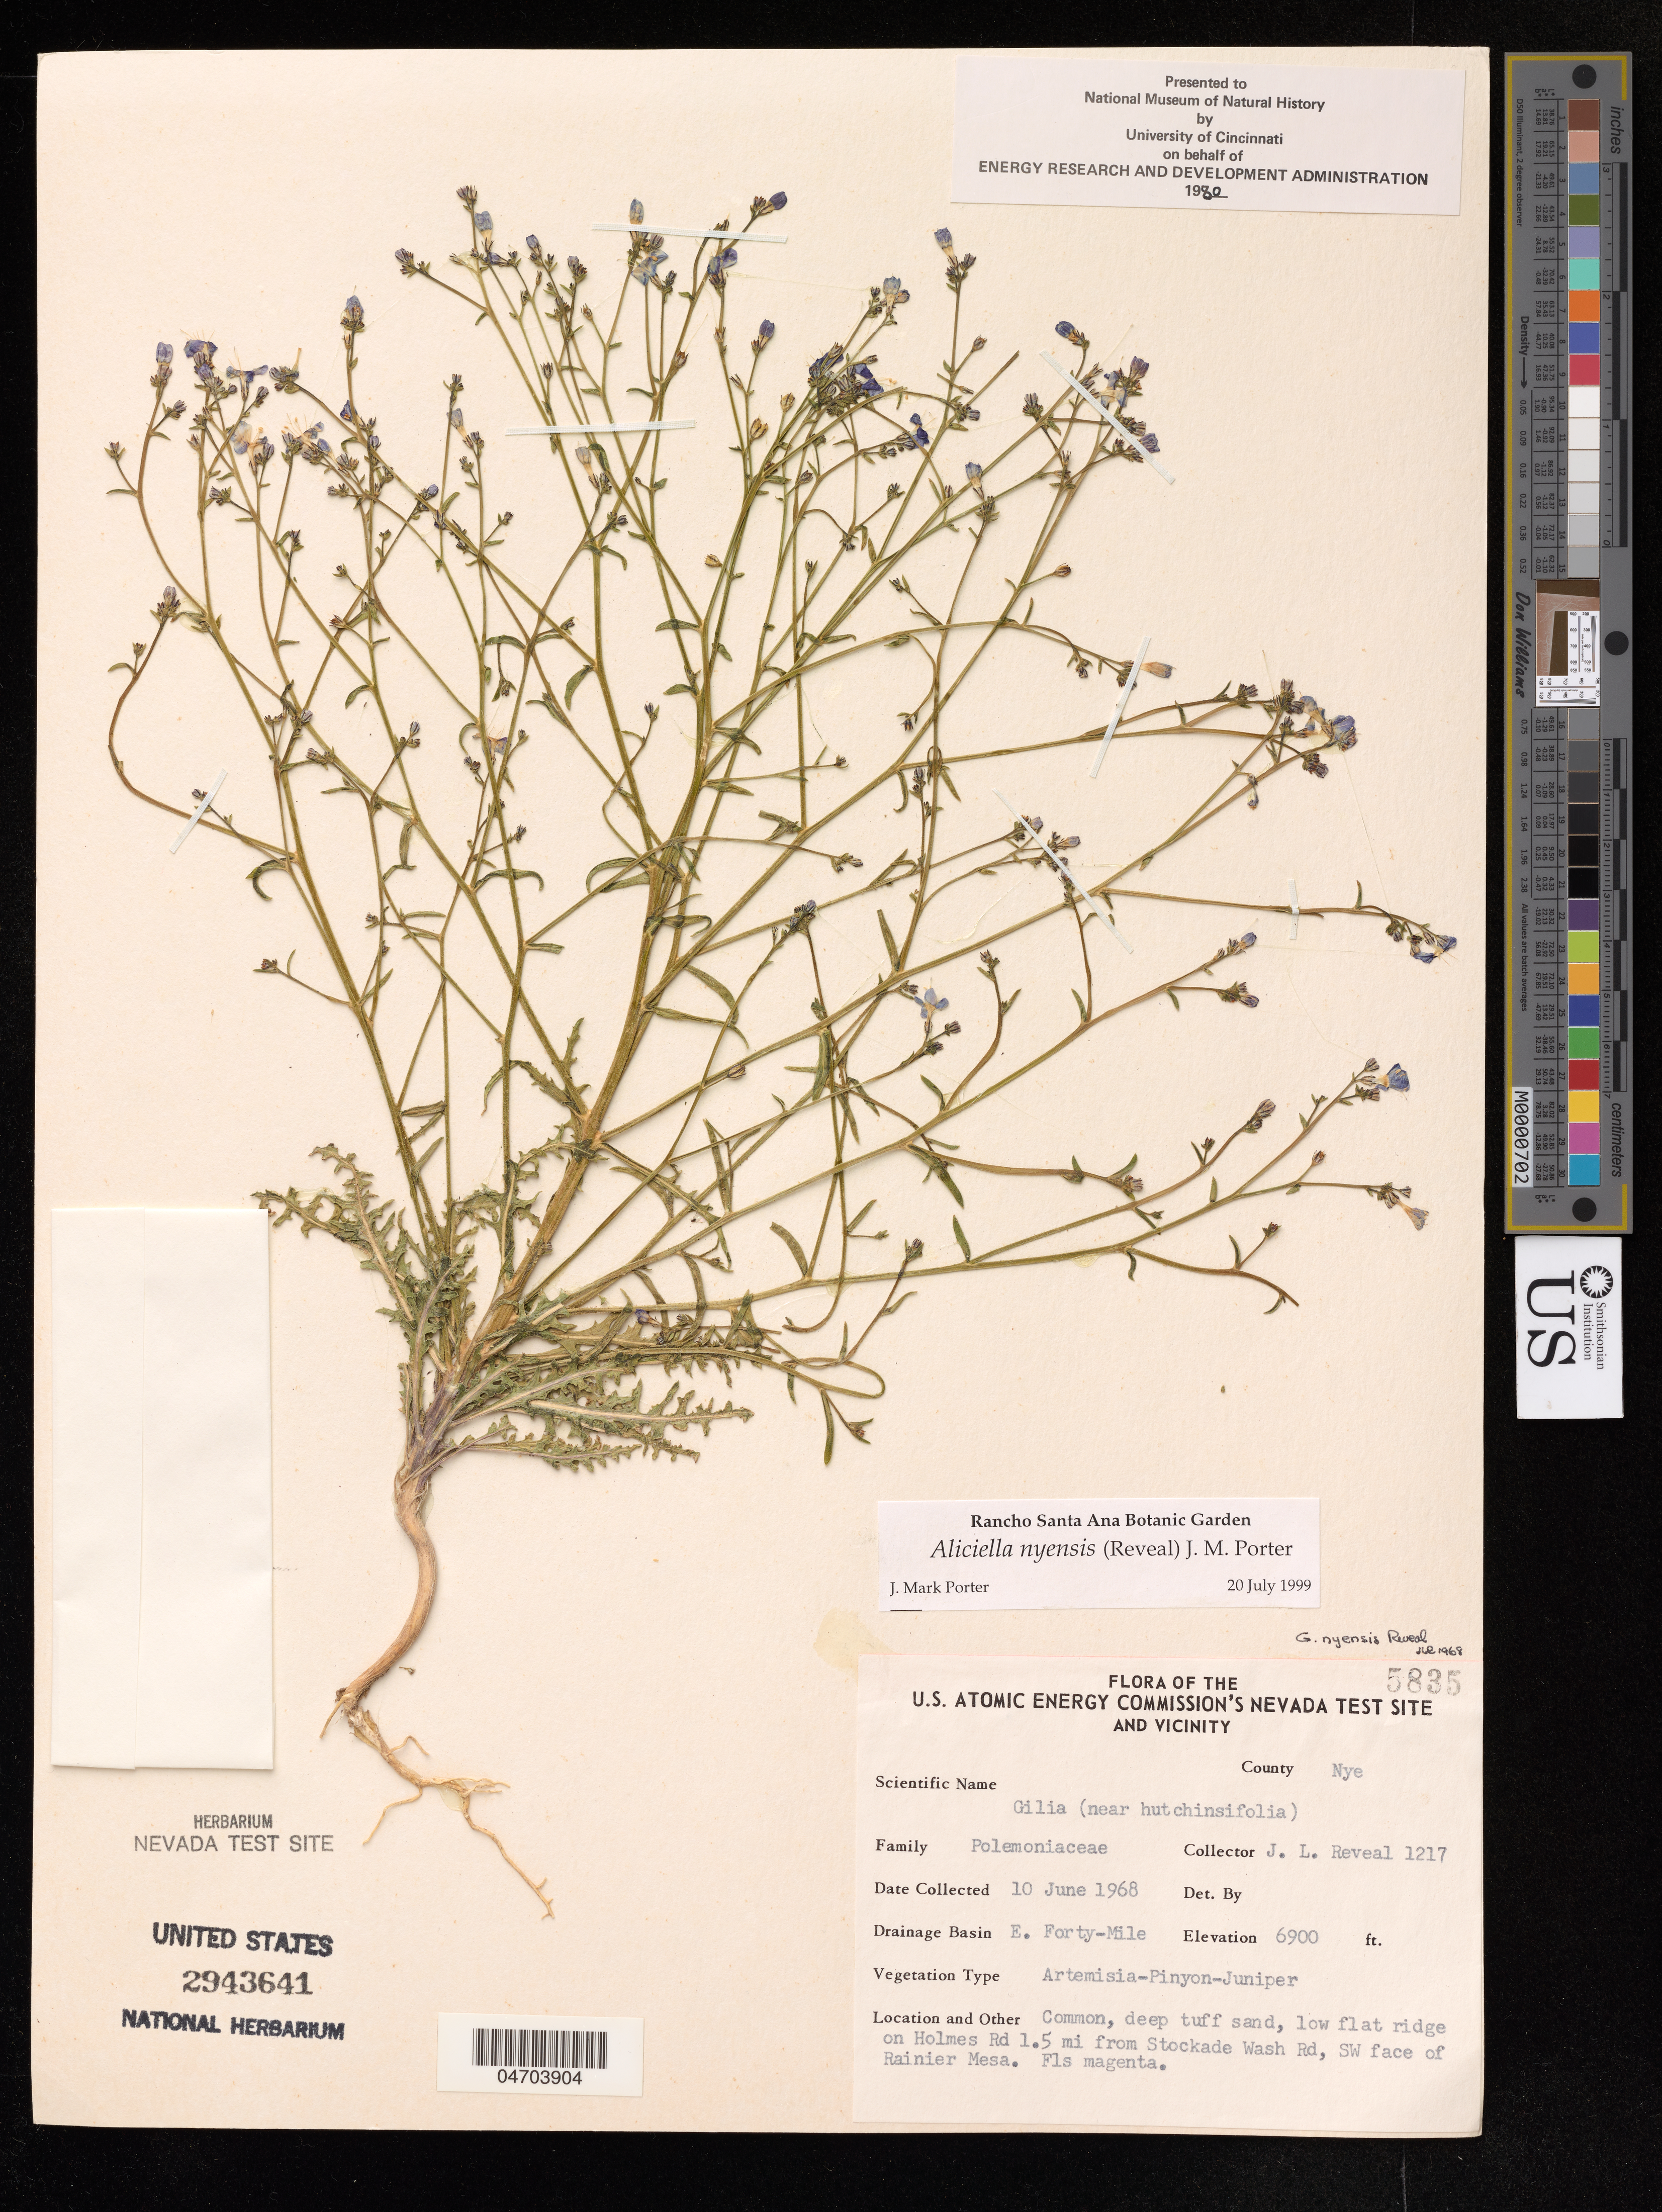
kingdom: Plantae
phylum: Tracheophyta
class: Magnoliopsida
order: Ericales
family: Polemoniaceae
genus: Aliciella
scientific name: Aliciella nyensis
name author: (Reveal) J.M. Porter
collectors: J. Reveal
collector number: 1217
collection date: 1968-06-10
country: United States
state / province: Nevada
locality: U.S. Atomic Energy Commission's Nevada Test Site and Vicinity. Drainage Basin E. Forty-Mile. On Holmes Rd 1.5 mi from Stockade Wash Rd, SW face of Rainier Mesa.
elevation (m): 2103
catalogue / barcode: US 2943641